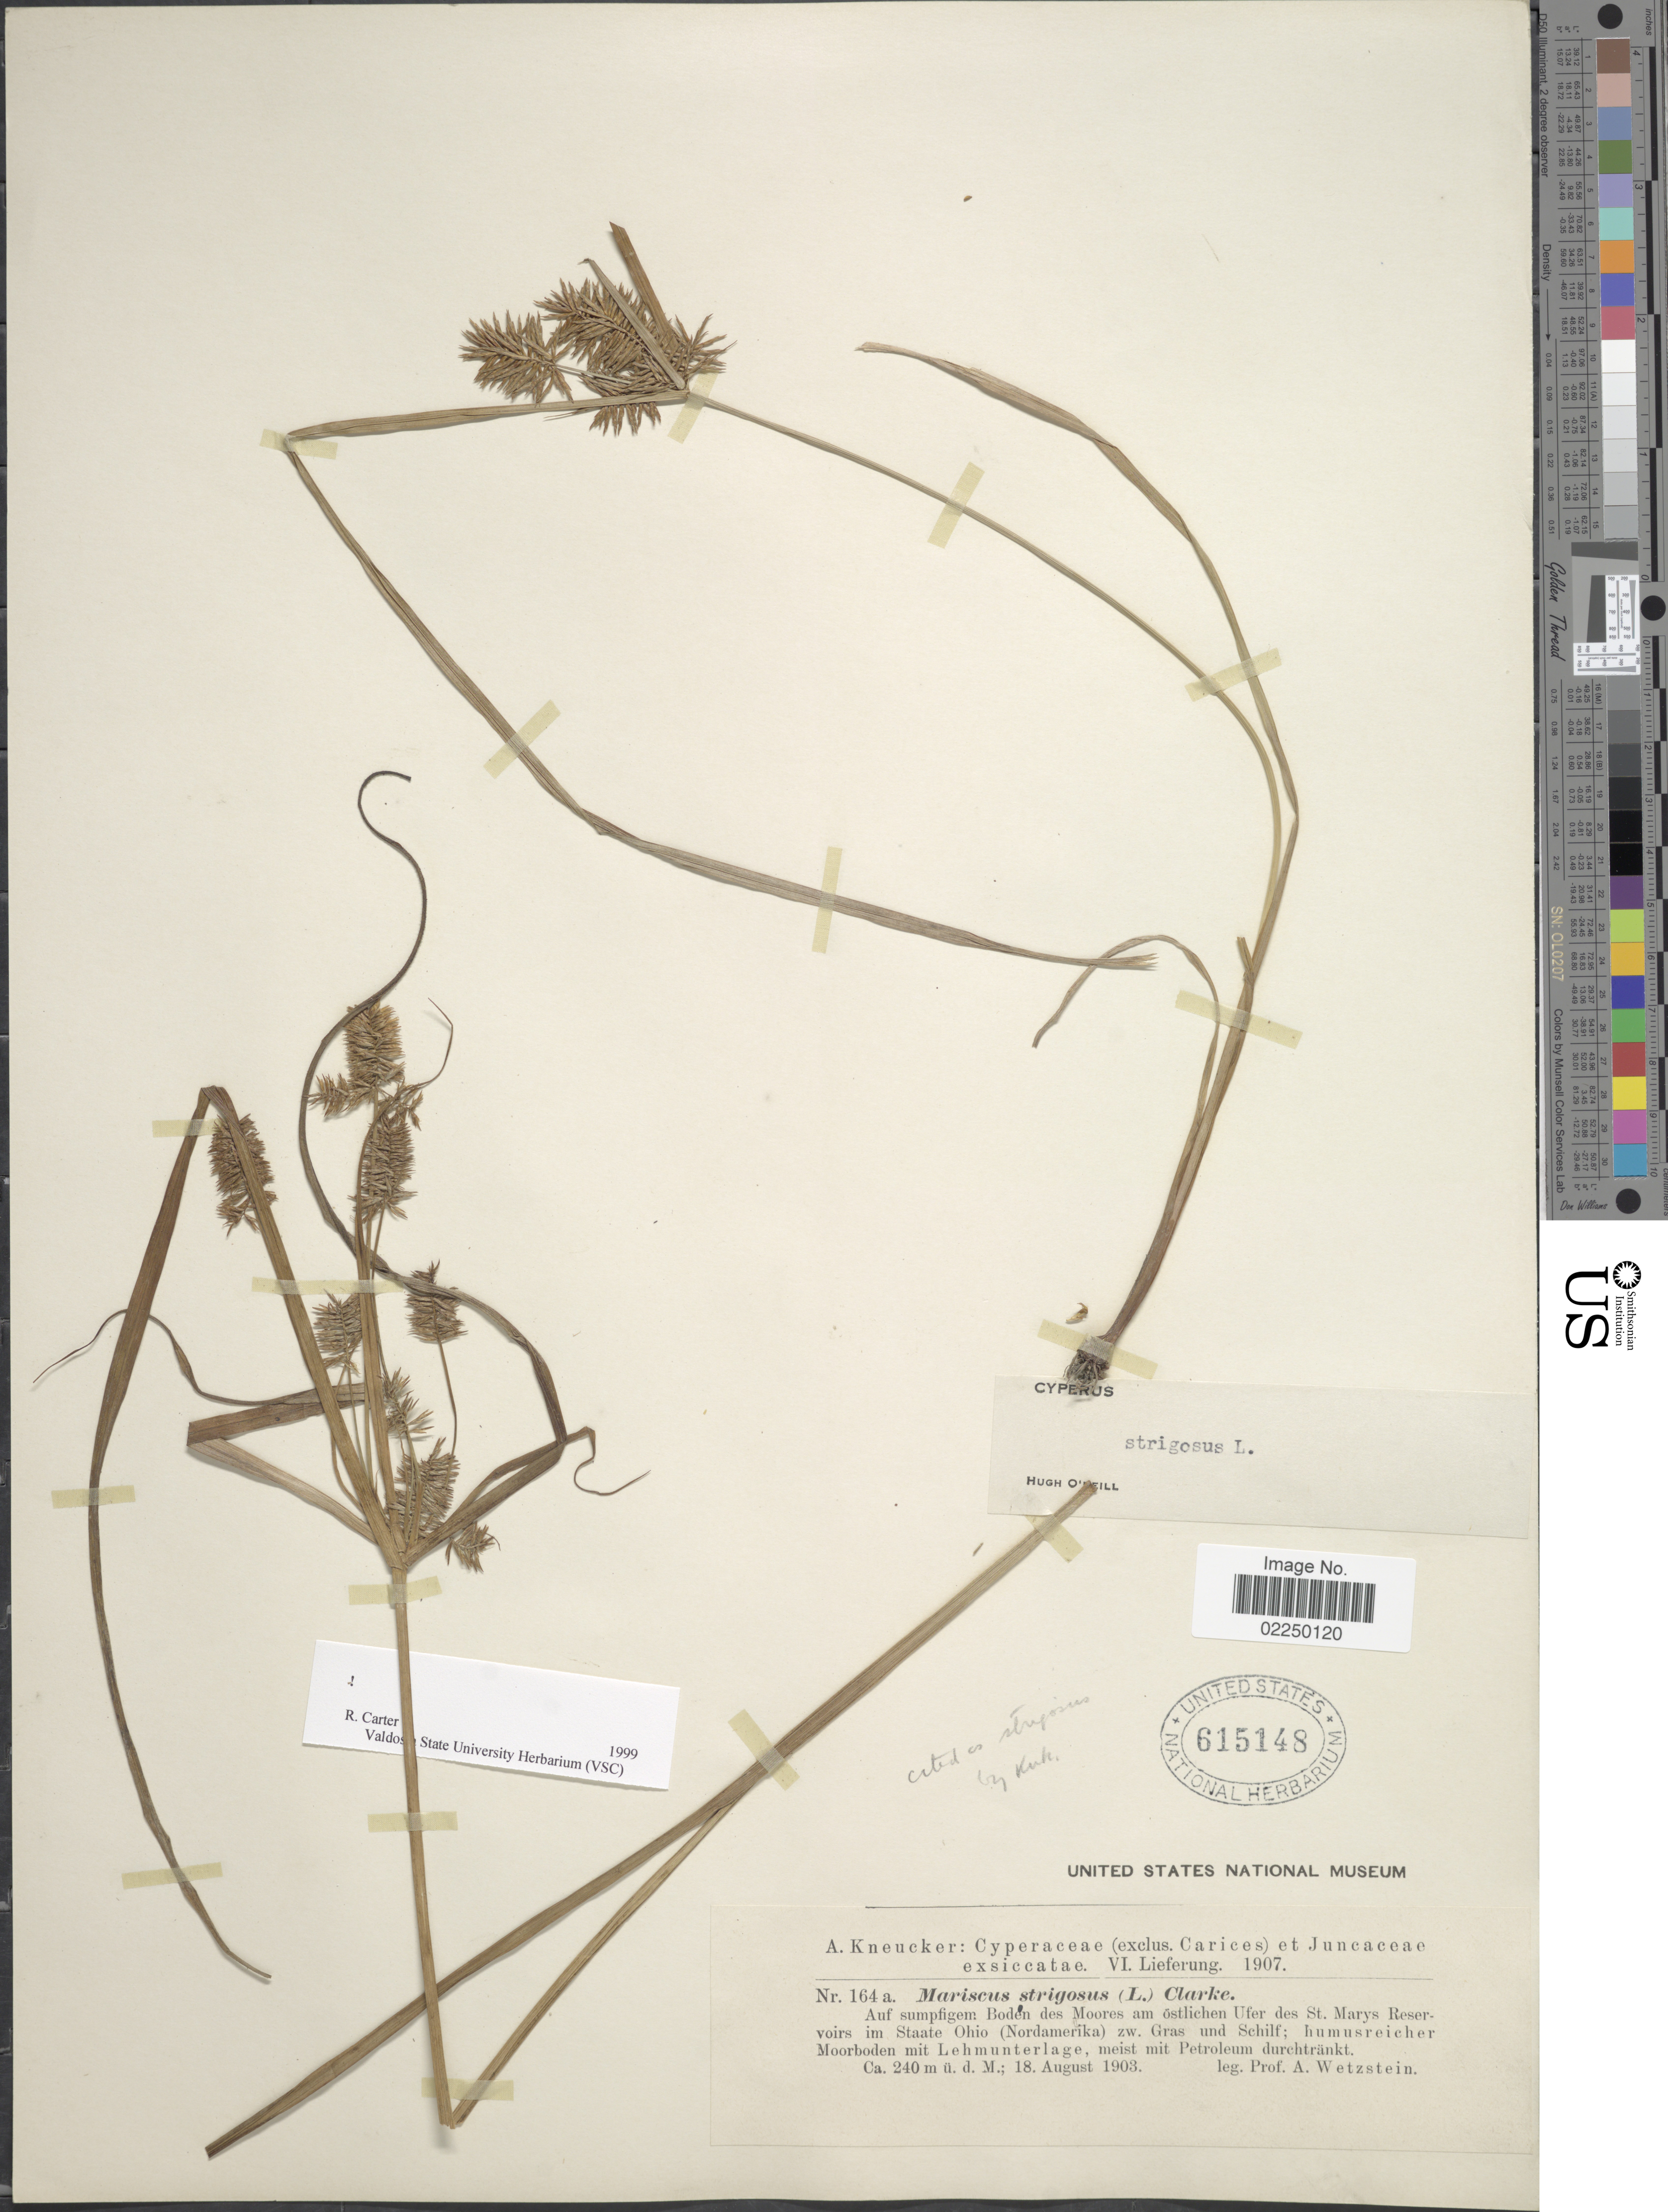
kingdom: Plantae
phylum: Tracheophyta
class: Liliopsida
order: Poales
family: Cyperaceae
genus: Cyperus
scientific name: Cyperus strigosus L.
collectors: A. Wetzstein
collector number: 164a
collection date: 1903-08-18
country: United States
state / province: Ohio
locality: Bodes des Moores am ostlichen Ufer des St. Marys Reservoirs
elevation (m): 240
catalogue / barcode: US 615148